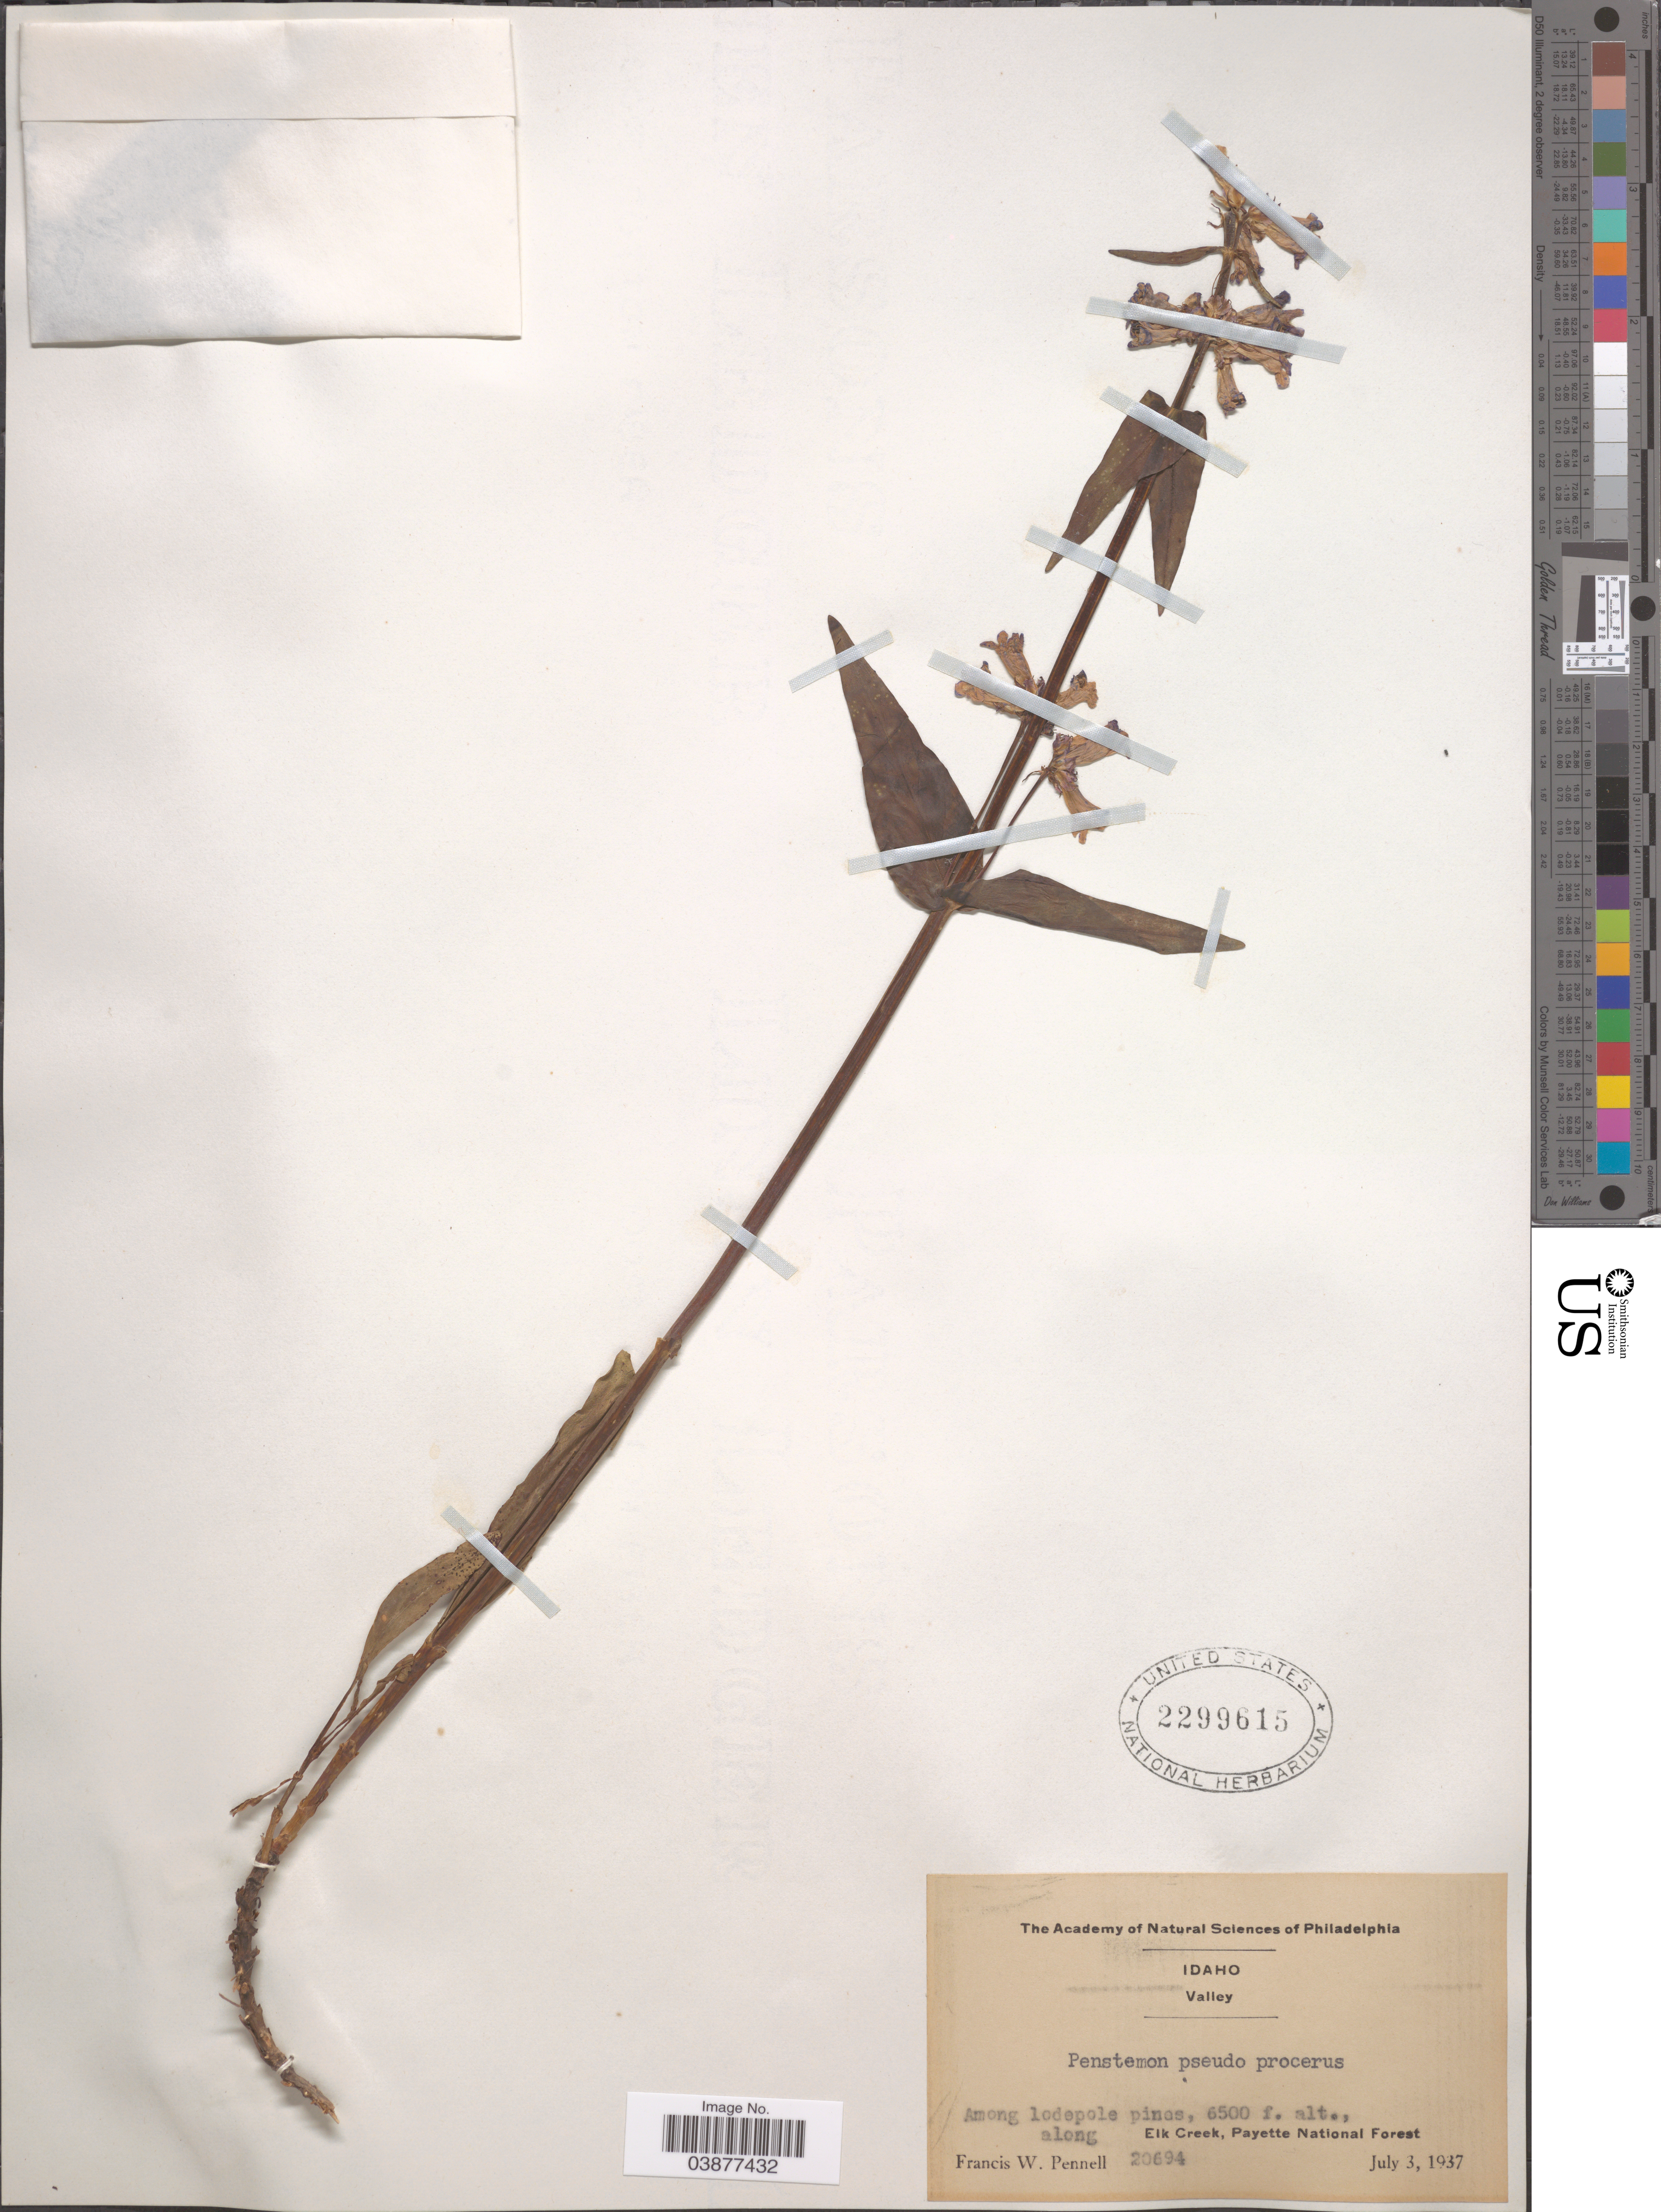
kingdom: Plantae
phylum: Tracheophyta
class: Magnoliopsida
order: Lamiales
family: Plantaginaceae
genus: Penstemon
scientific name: Penstemon pseudoprocerus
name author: Rydb.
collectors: F. W. Pennell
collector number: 20694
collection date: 1937-07-03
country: United States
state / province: Idaho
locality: Valley. Along Elk Creek, Payette National Forest.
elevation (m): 1981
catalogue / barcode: US 2299615